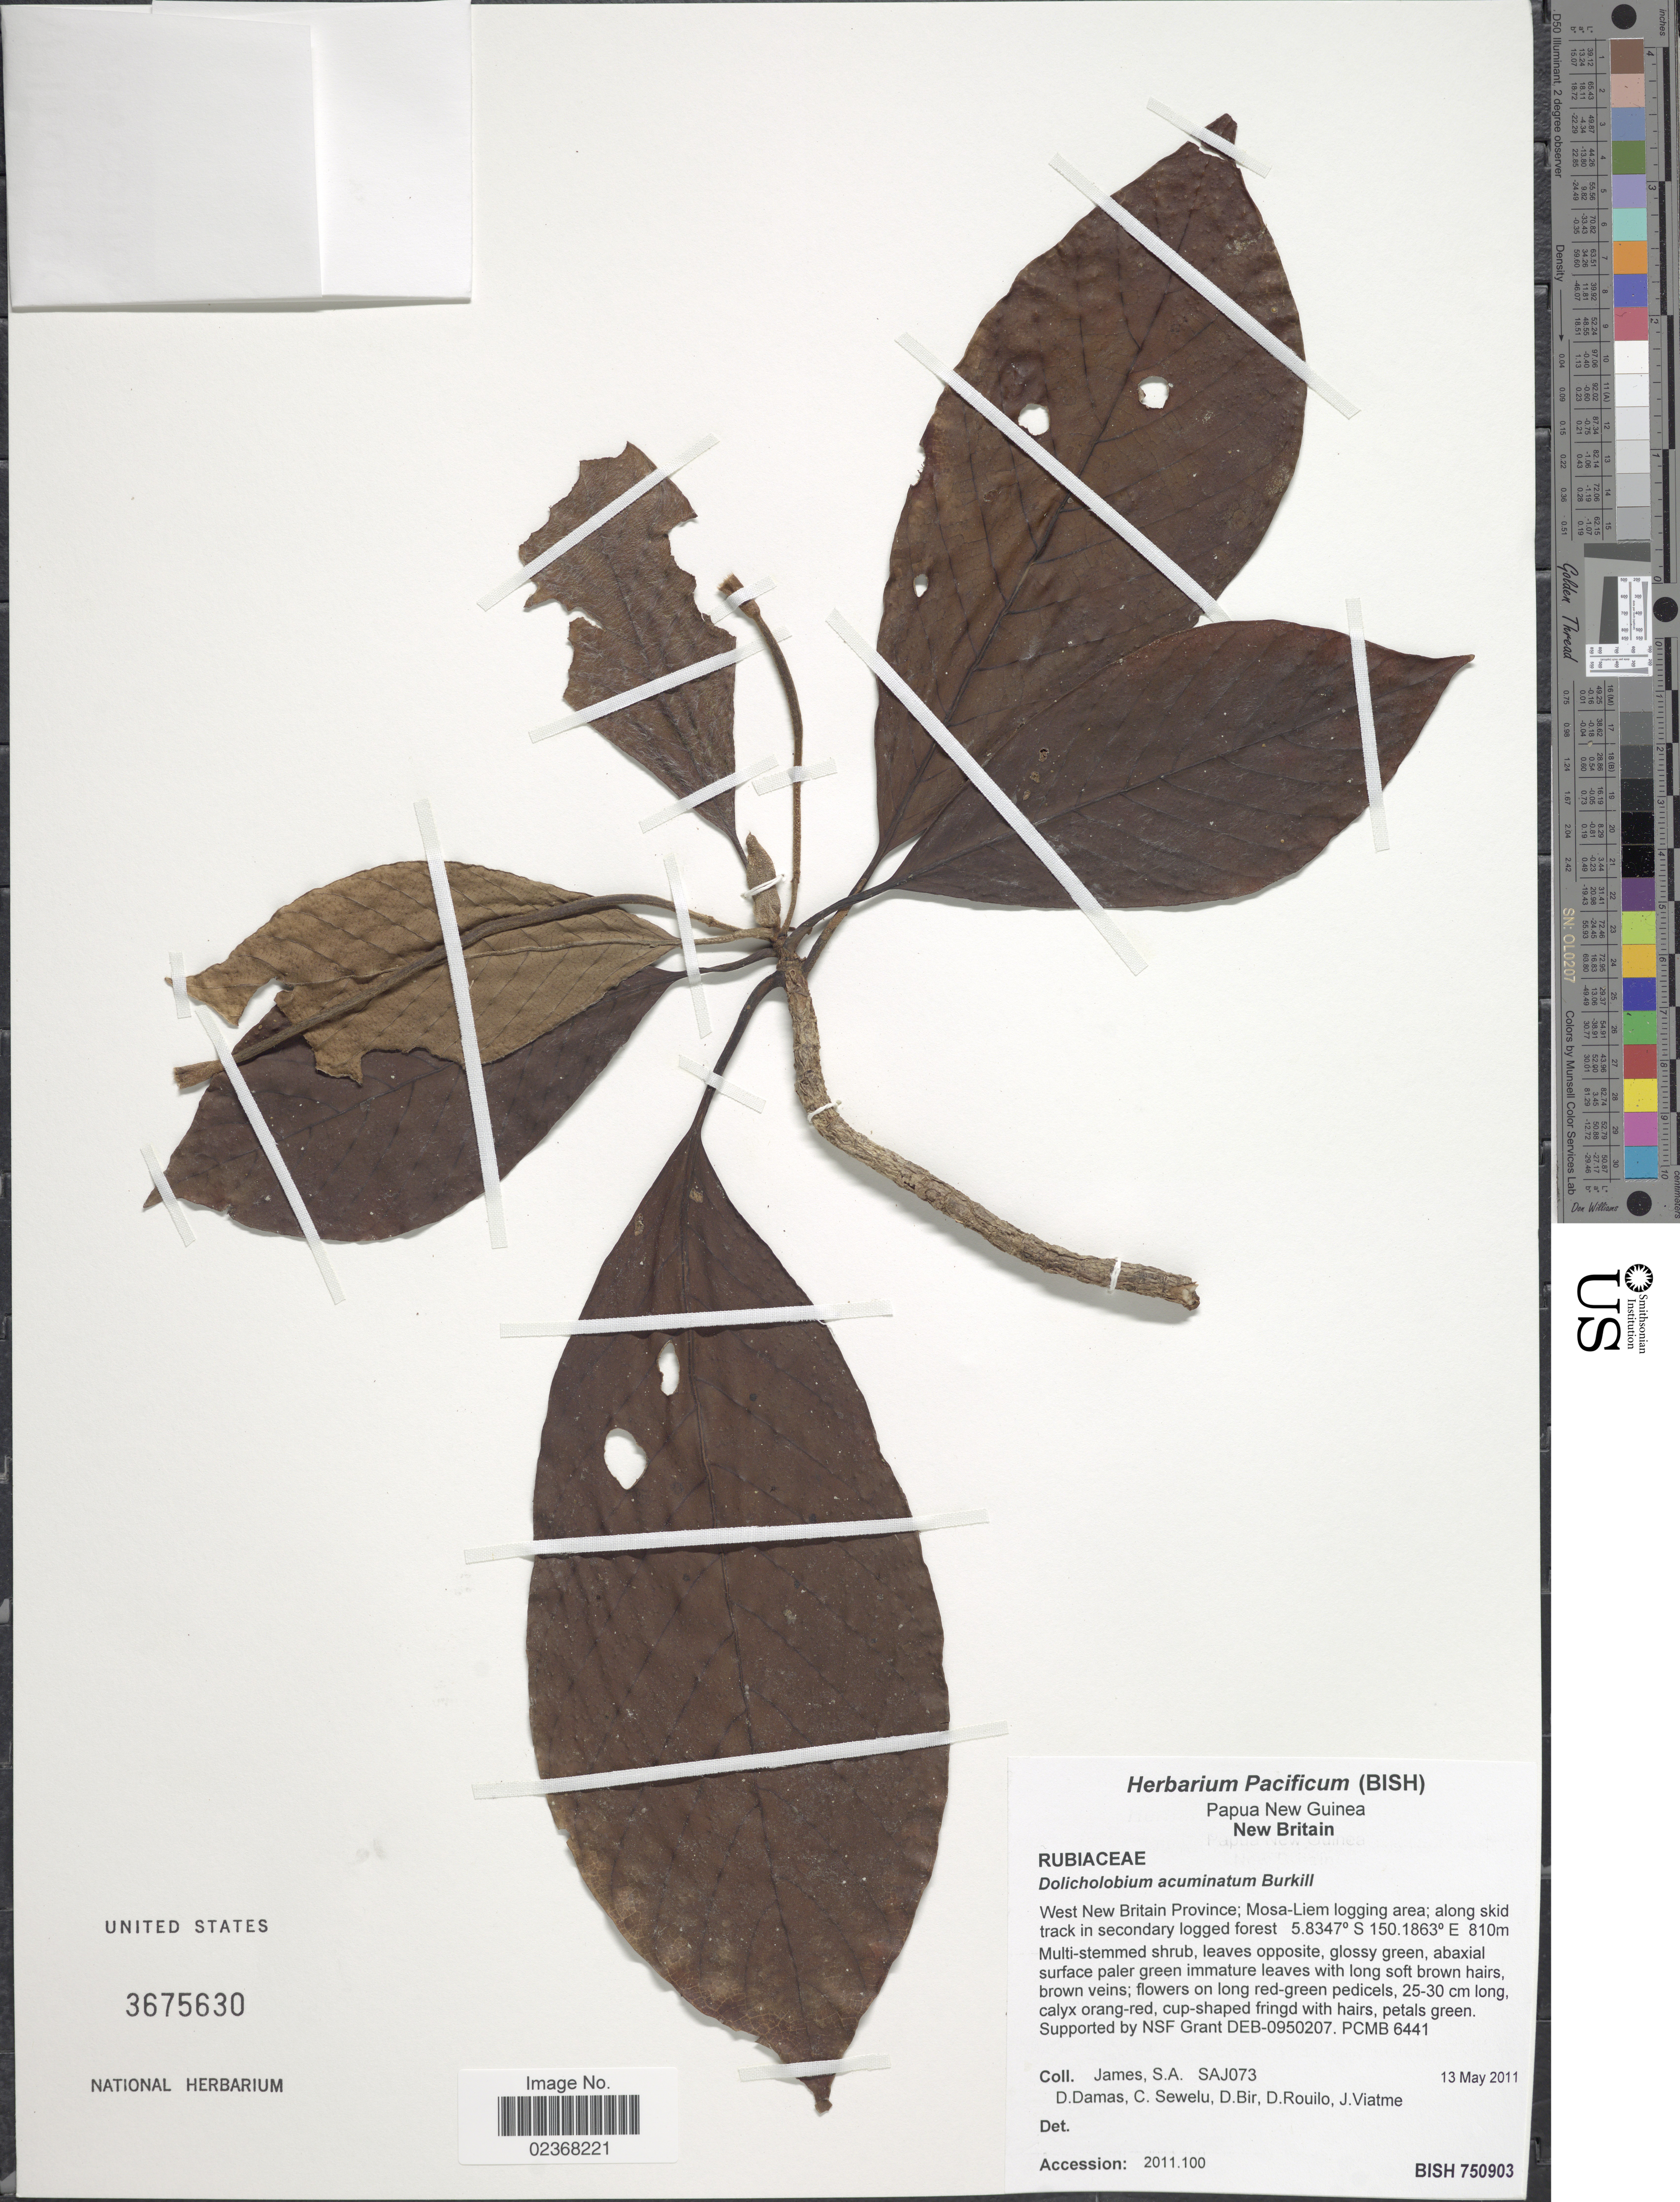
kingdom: Plantae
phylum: Tracheophyta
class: Magnoliopsida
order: Gentianales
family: Rubiaceae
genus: Dolicholobium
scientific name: Dolicholobium acuminatum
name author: Burkill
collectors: S. James, D. Damas, C. Sewelu, D. Bir & et al.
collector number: SAJ073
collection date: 2001-05-13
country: Papua New Guinea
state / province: West New Britain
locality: New Britain, West New Britain Province, Mosa-Liem logging area, along skid track in secondary logged forest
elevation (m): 810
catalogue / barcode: US 3675630